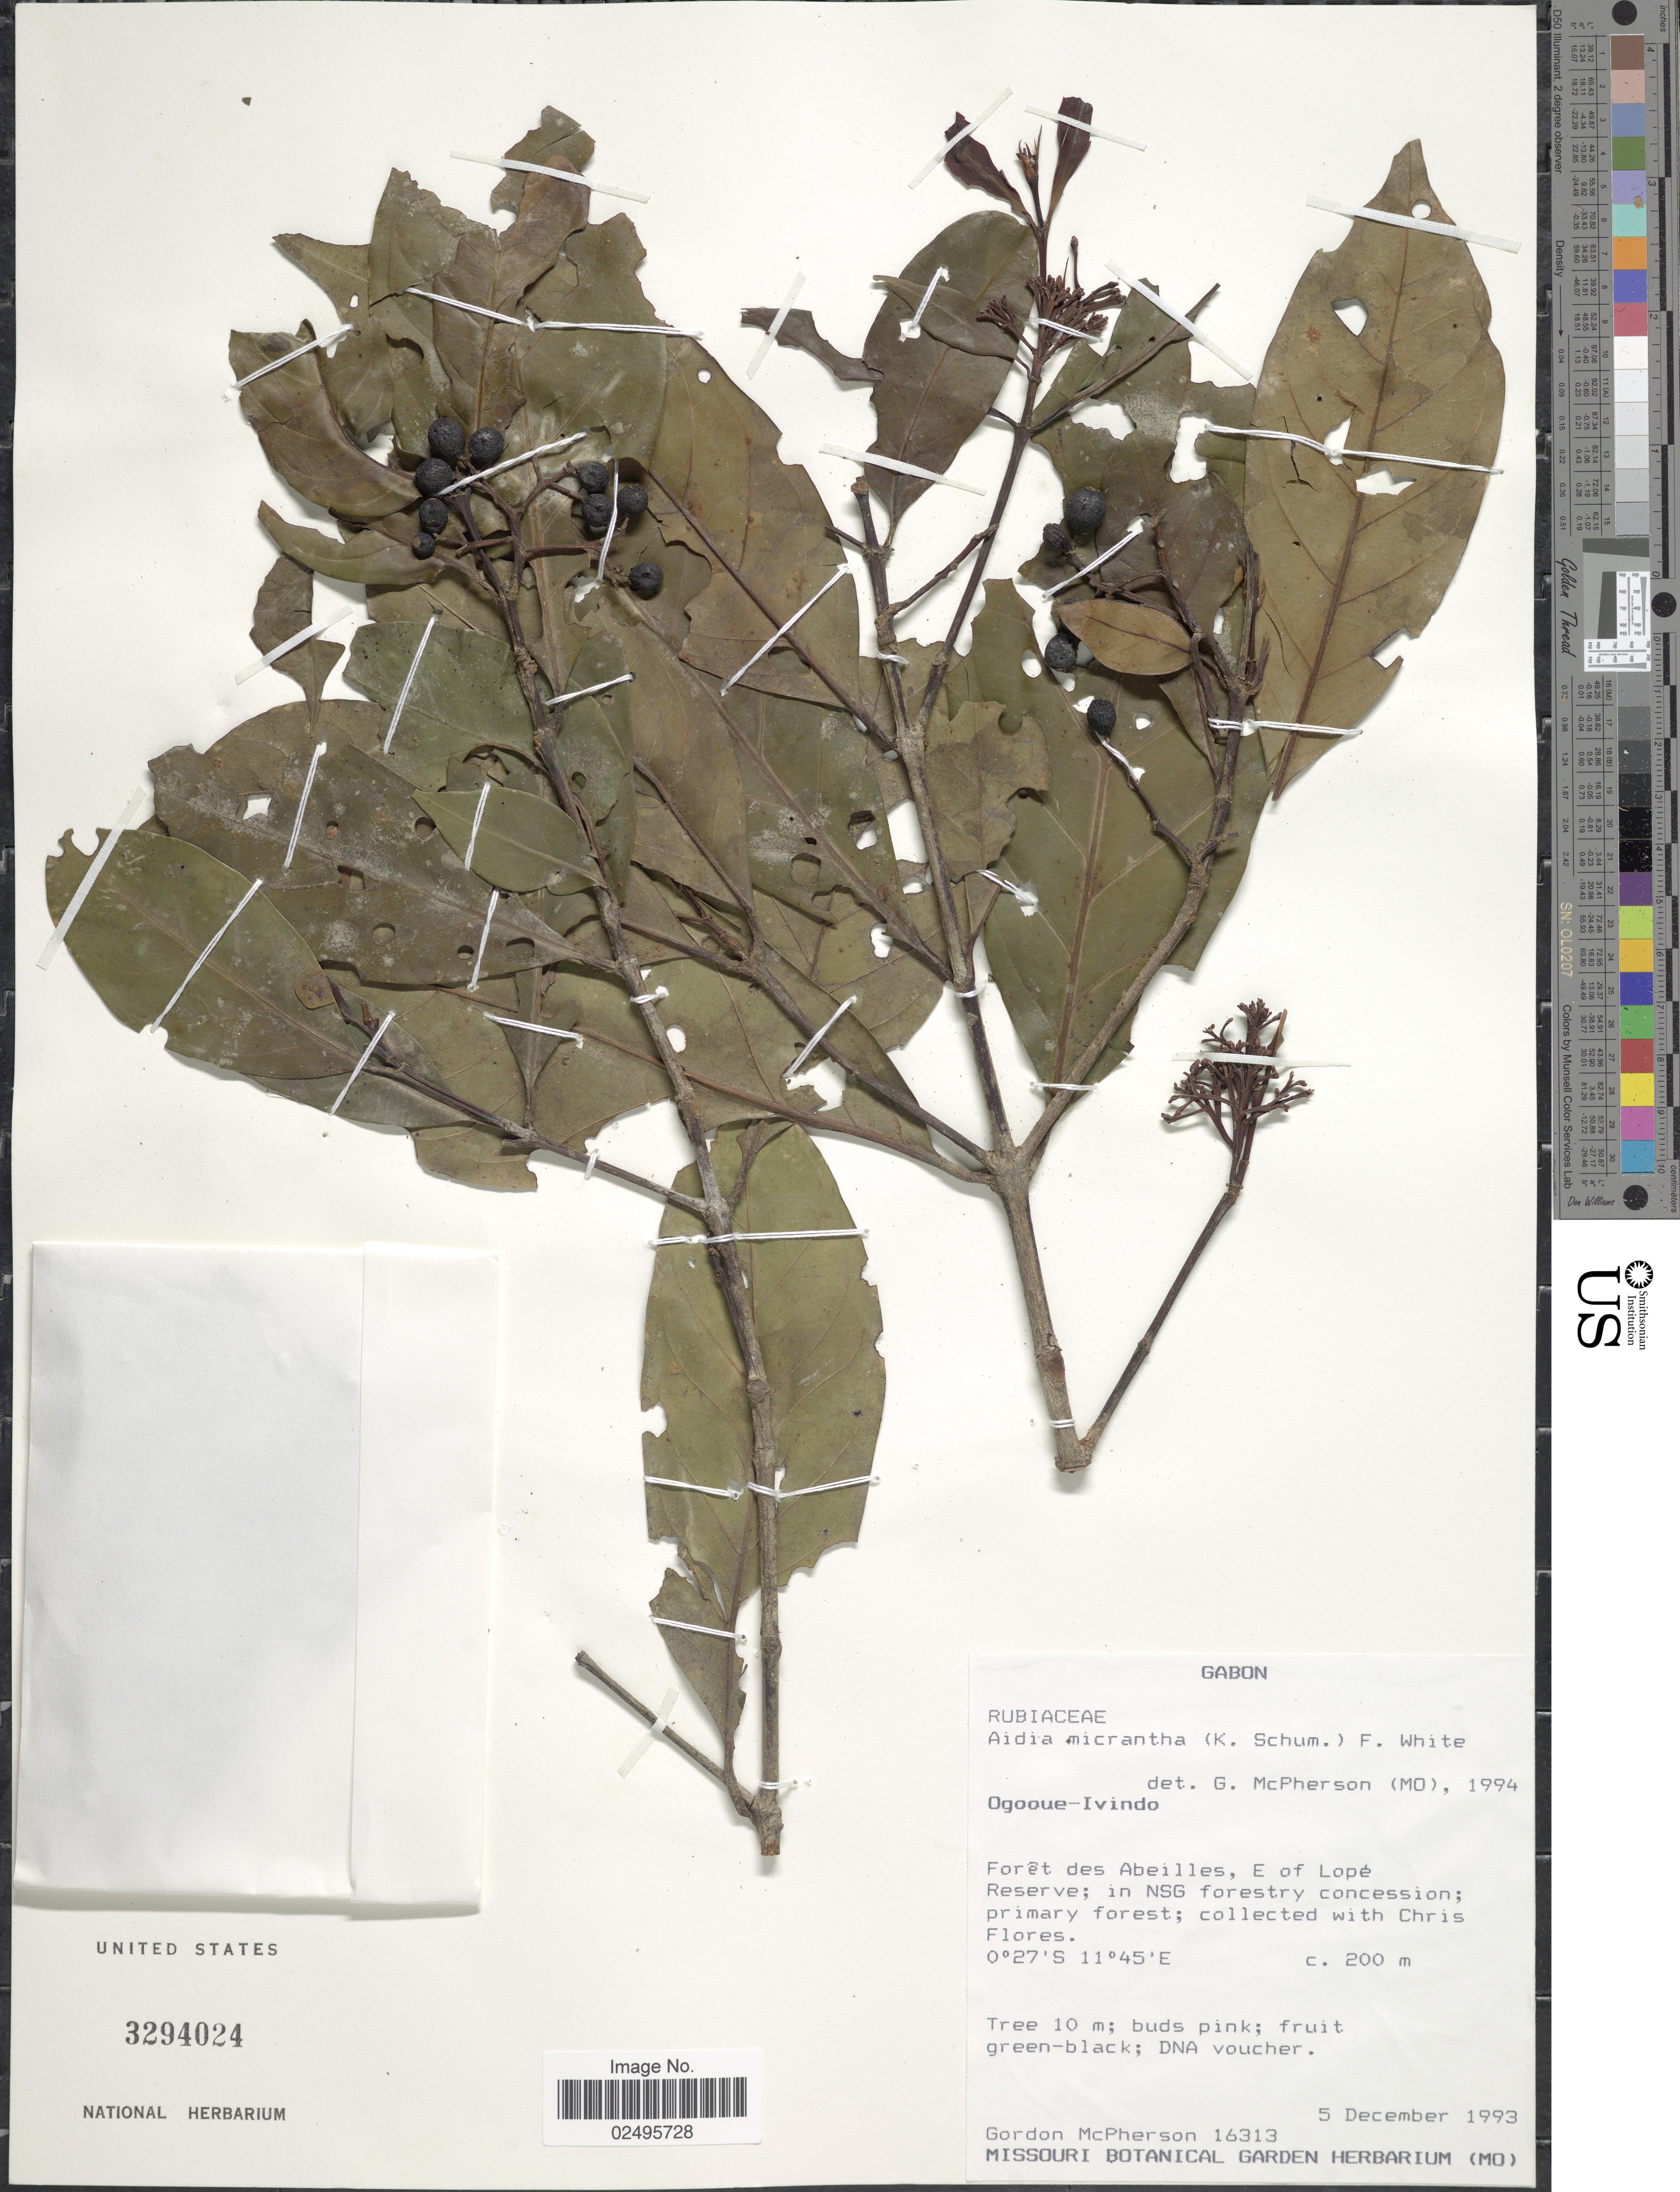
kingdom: Plantae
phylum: Tracheophyta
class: Magnoliopsida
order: Gentianales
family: Rubiaceae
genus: Aidia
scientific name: Aidia micrantha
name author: (K. Schum.) Bullock ex F. White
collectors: G. McPherson & C. Flores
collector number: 16313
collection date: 1993-12-05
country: Gabon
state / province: Ogooue-Ivindo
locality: Foret des Abeilles, E of Lope Reserve; in NSG Forestry concession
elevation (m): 200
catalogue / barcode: US 3294024